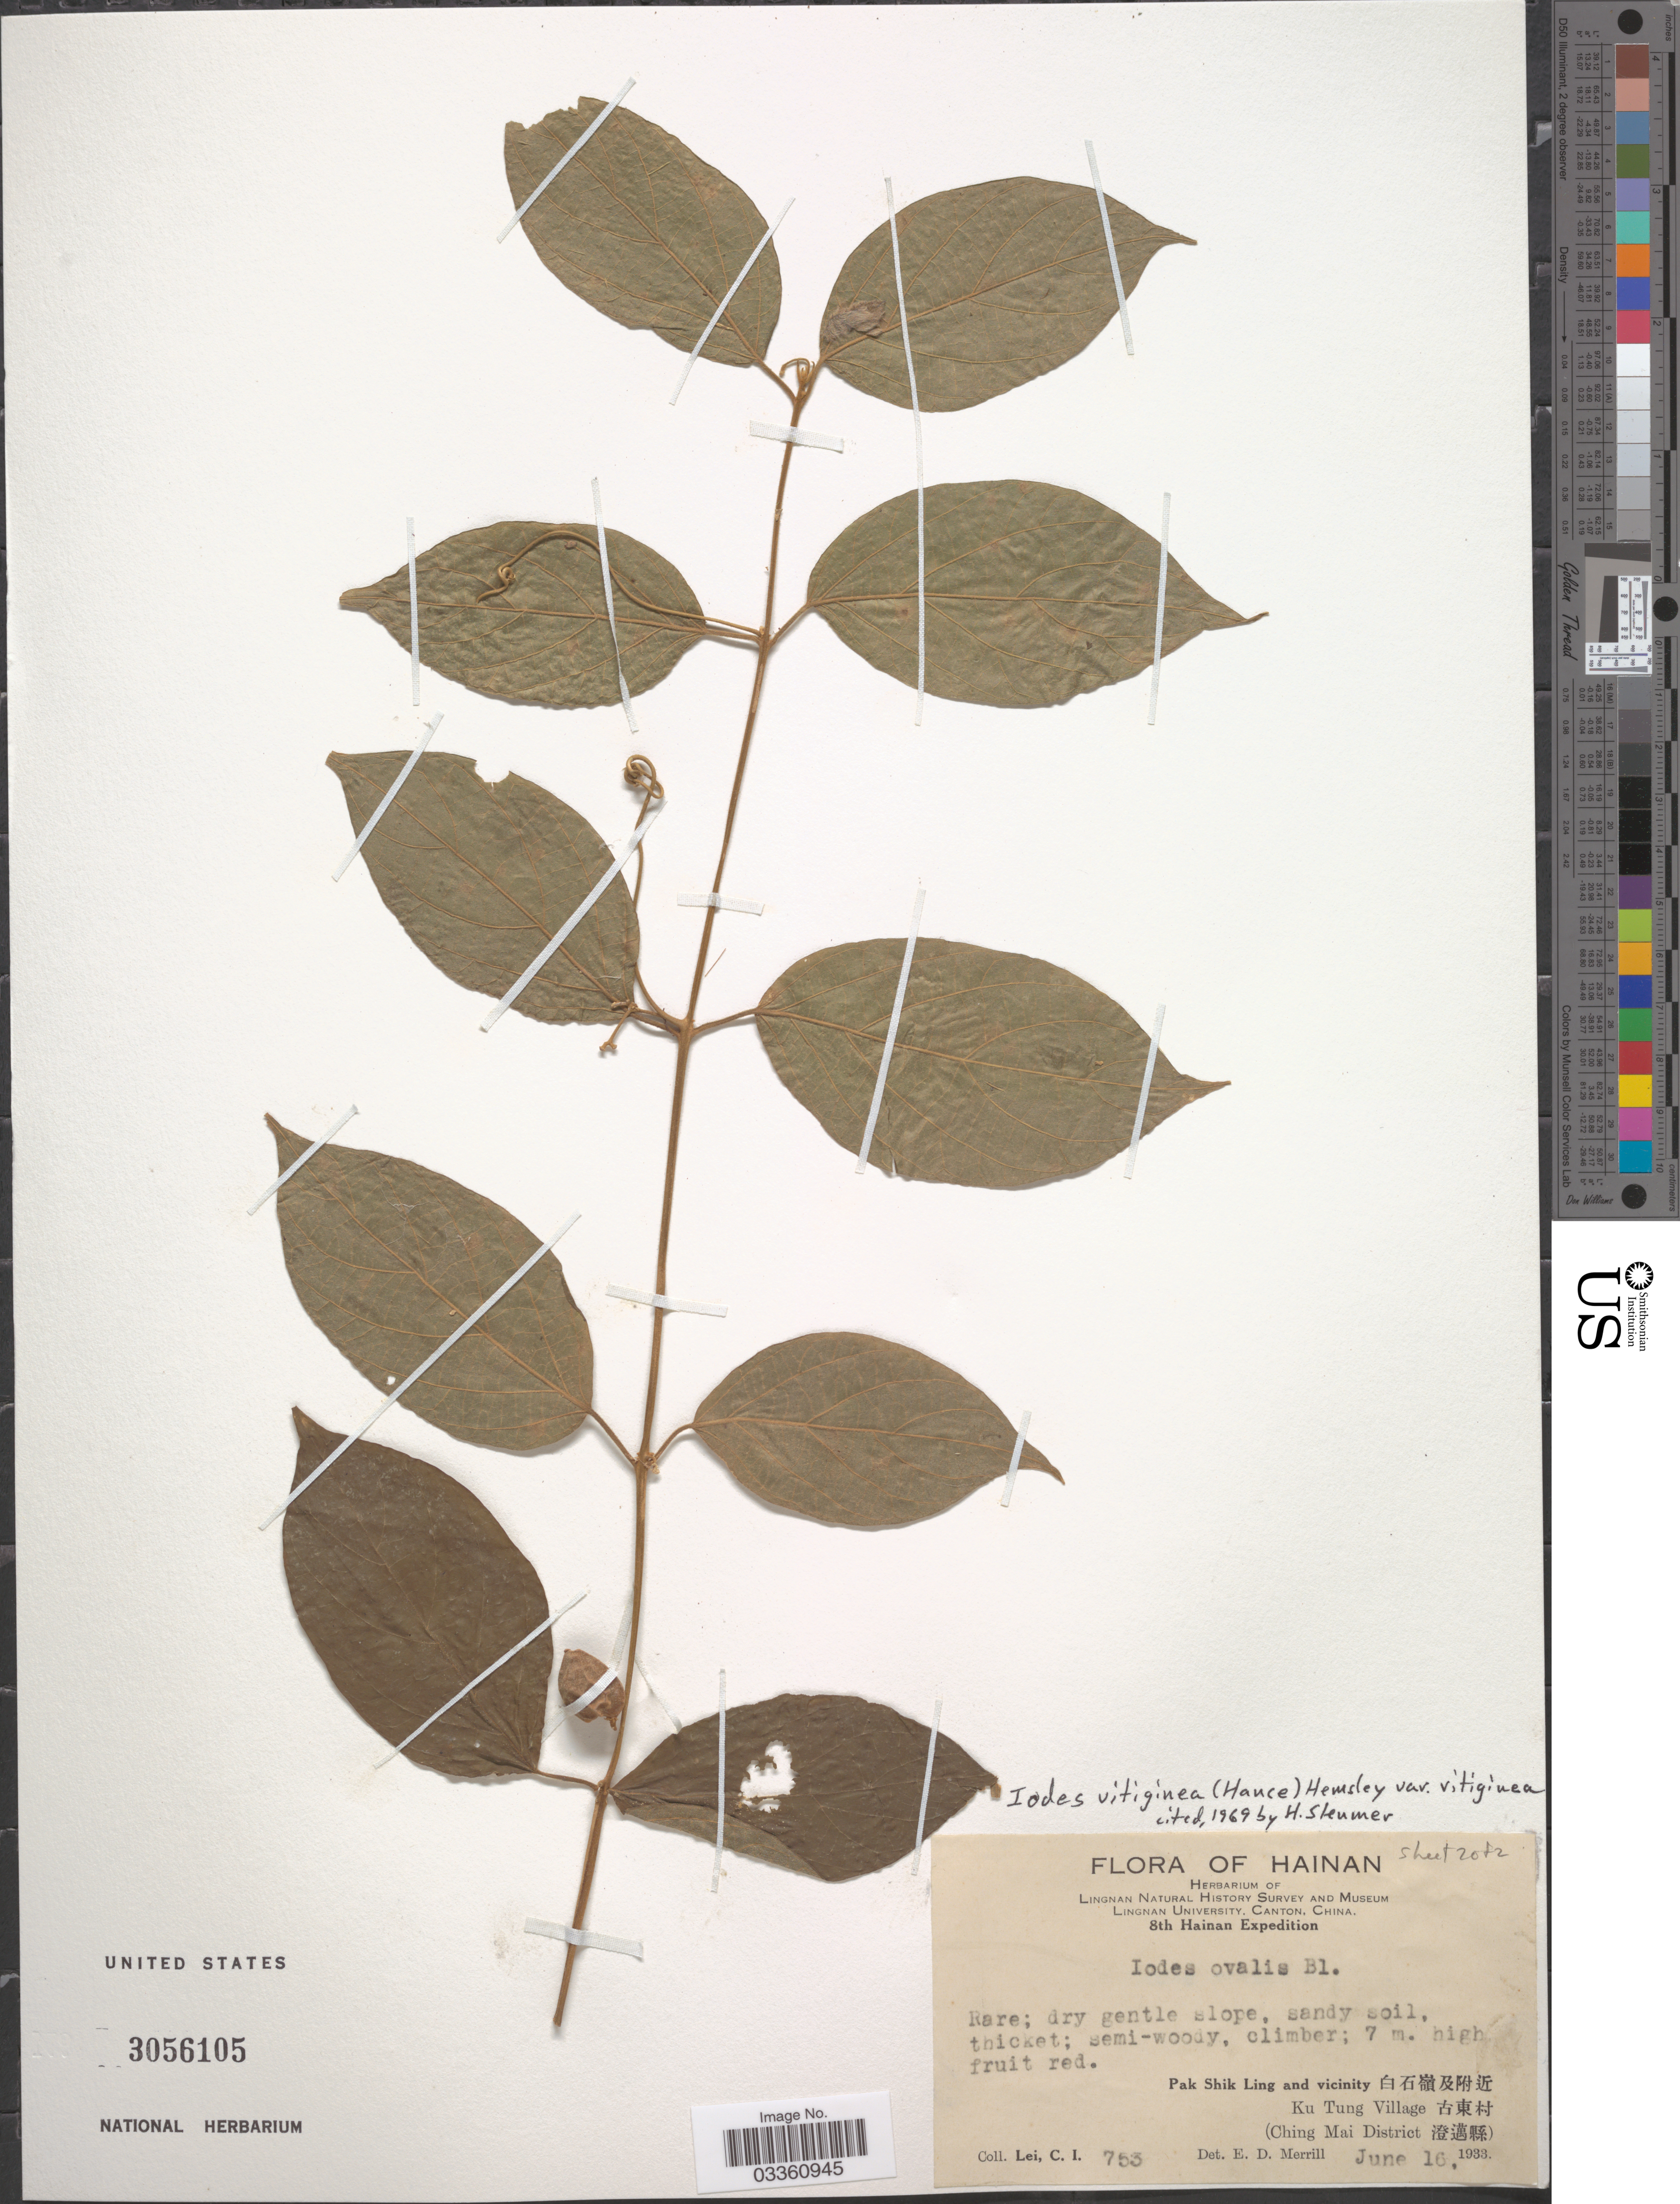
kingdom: Plantae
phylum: Tracheophyta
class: Magnoliopsida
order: Icacinales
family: Icacinaceae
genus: Iodes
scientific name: Iodes vitiginea var. vitiginea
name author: (Hance) Hance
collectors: C. I. Lei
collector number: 753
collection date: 1933-06-16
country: China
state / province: Hainan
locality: Pak Shik Ling and vicinity X. Ku Tung Village X. (Ching Mai District X).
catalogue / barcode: US 3056105